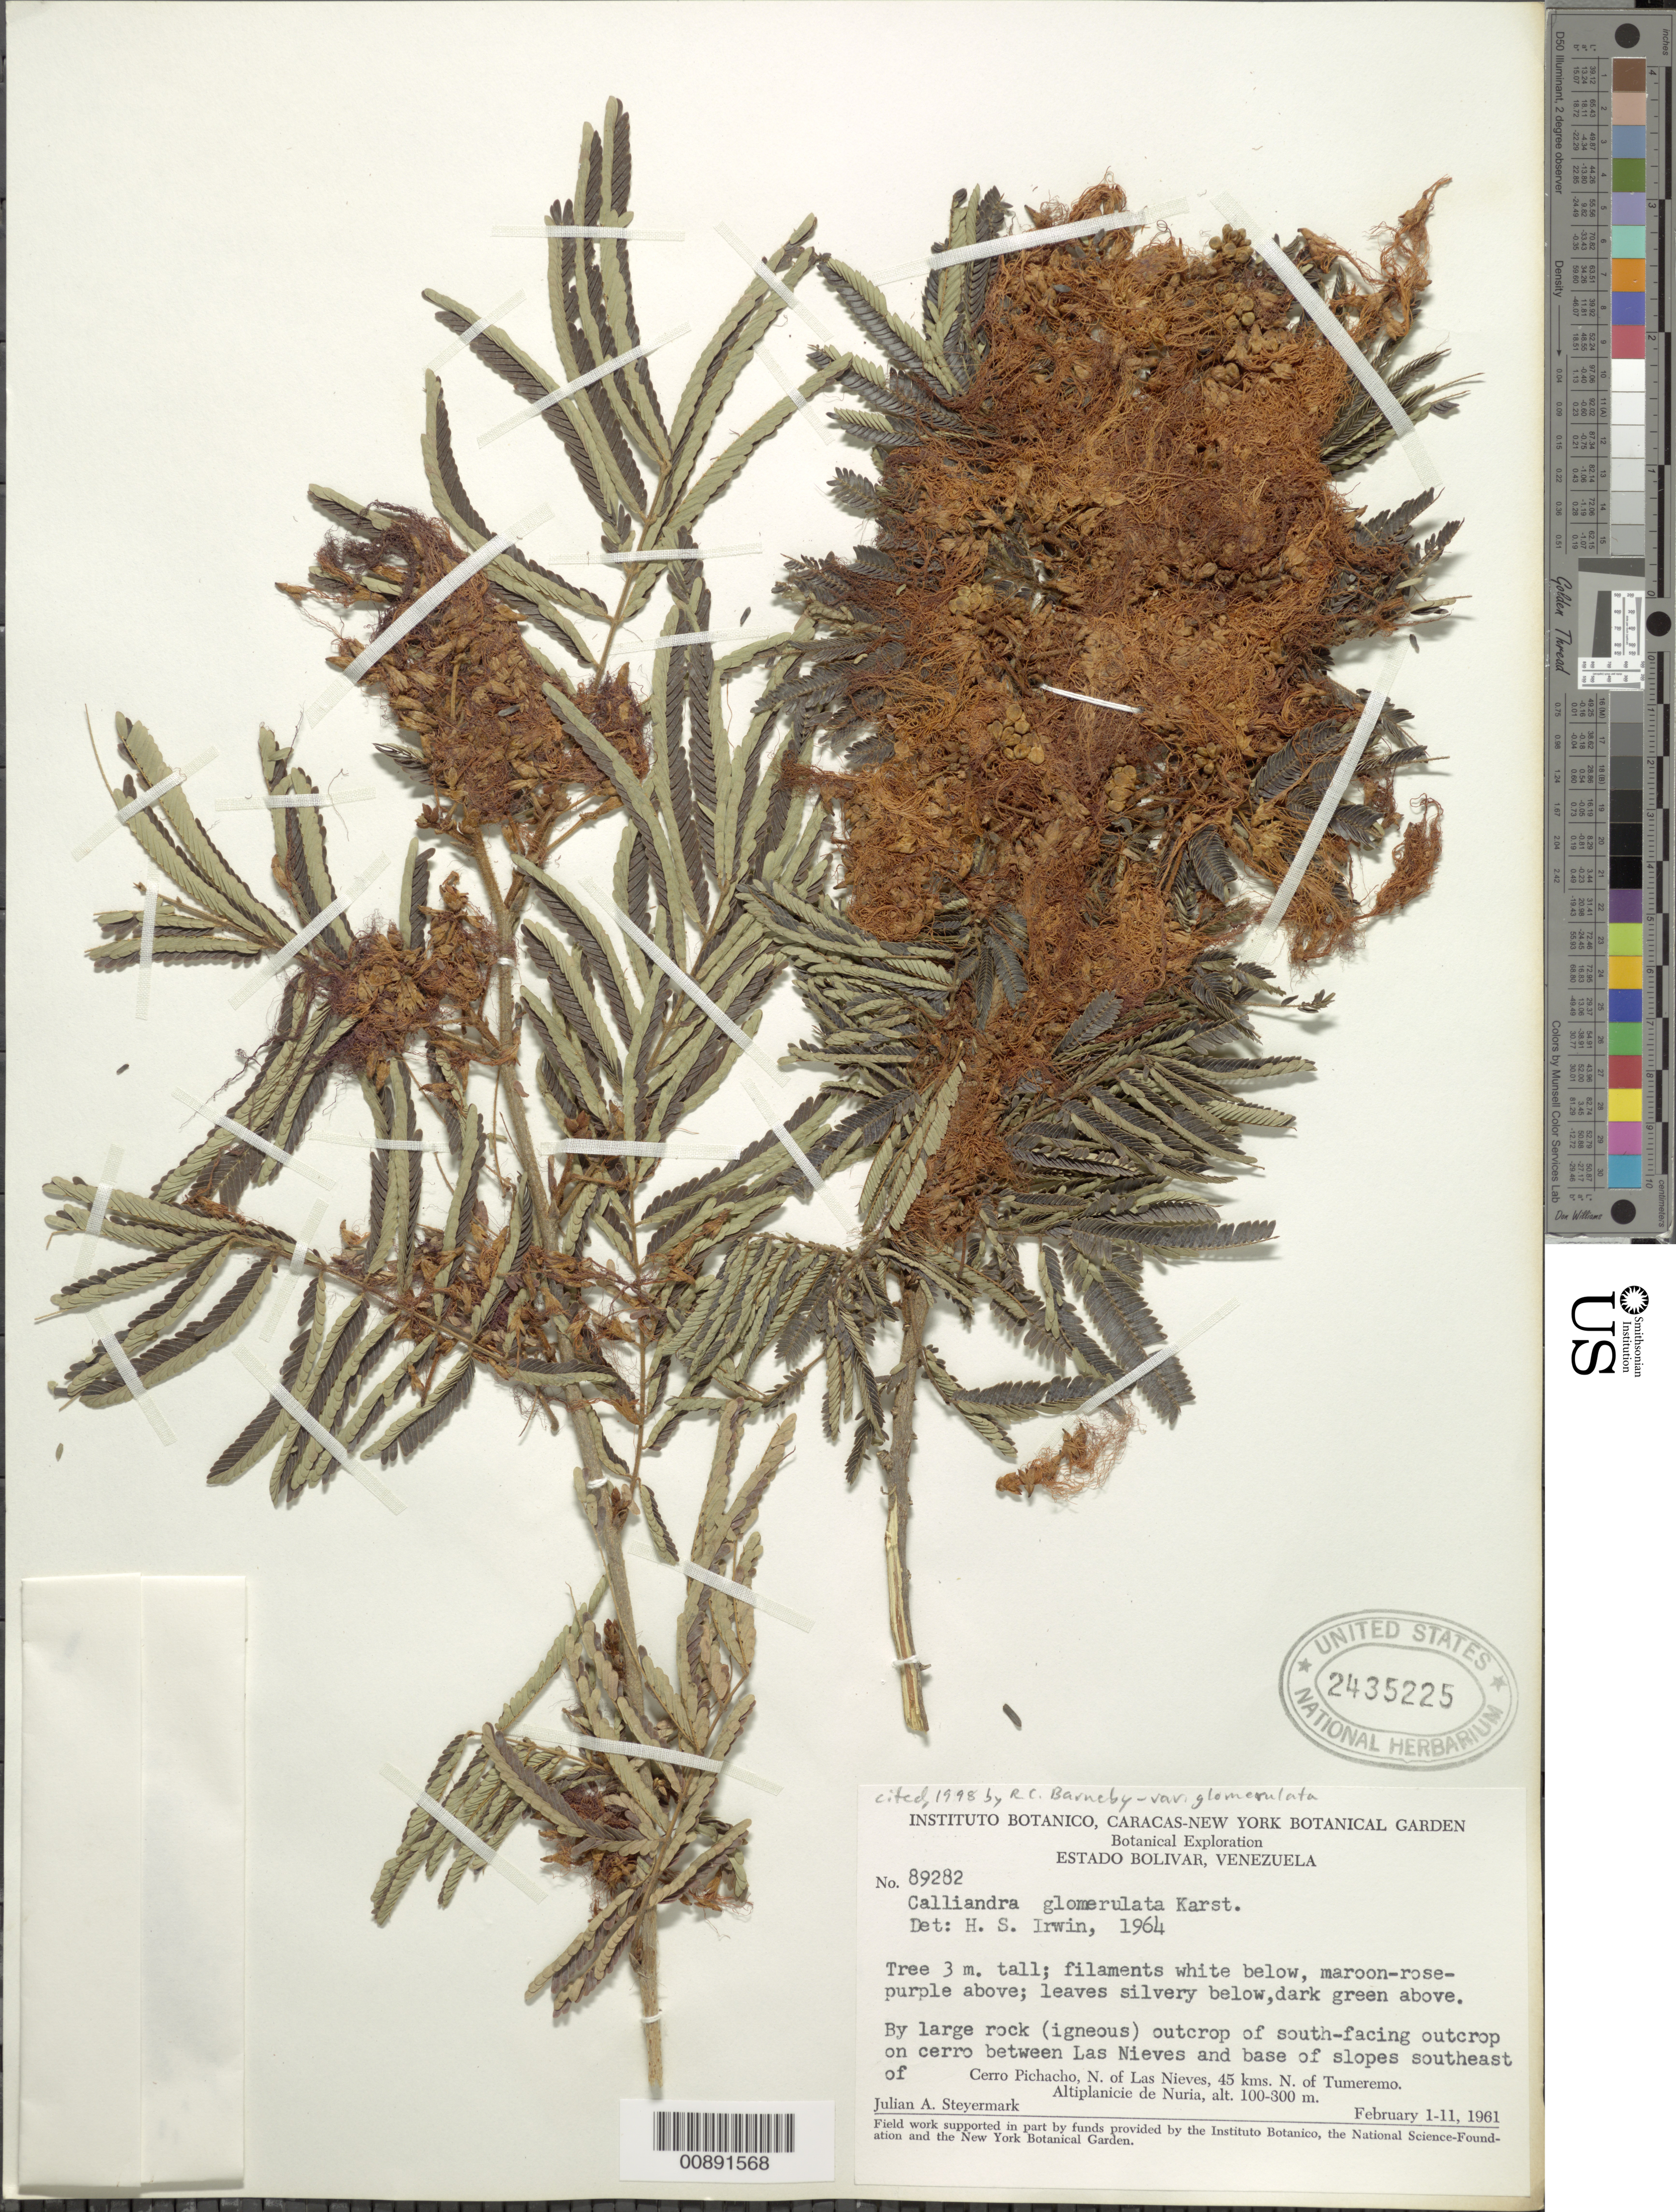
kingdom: Plantae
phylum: Tracheophyta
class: Magnoliopsida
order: Fabales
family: Fabaceae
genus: Calliandra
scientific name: Calliandra glomerulata var. glomerulata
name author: H. Karst.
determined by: Irwin, Howard S.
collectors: J. Steyermark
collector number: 89282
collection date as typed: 1-Feb-61 to 11-Feb-61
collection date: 1961-02-01/1961-02-11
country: Venezuela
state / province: Bolívar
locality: Cerro El Picacho, SE of; N of Las Nieves, 45 km N of Tumeremo, Altiplanicie de Nuria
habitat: By large south-facing rock (igneous) outcrop on cerro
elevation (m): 100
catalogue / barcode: US 2435225